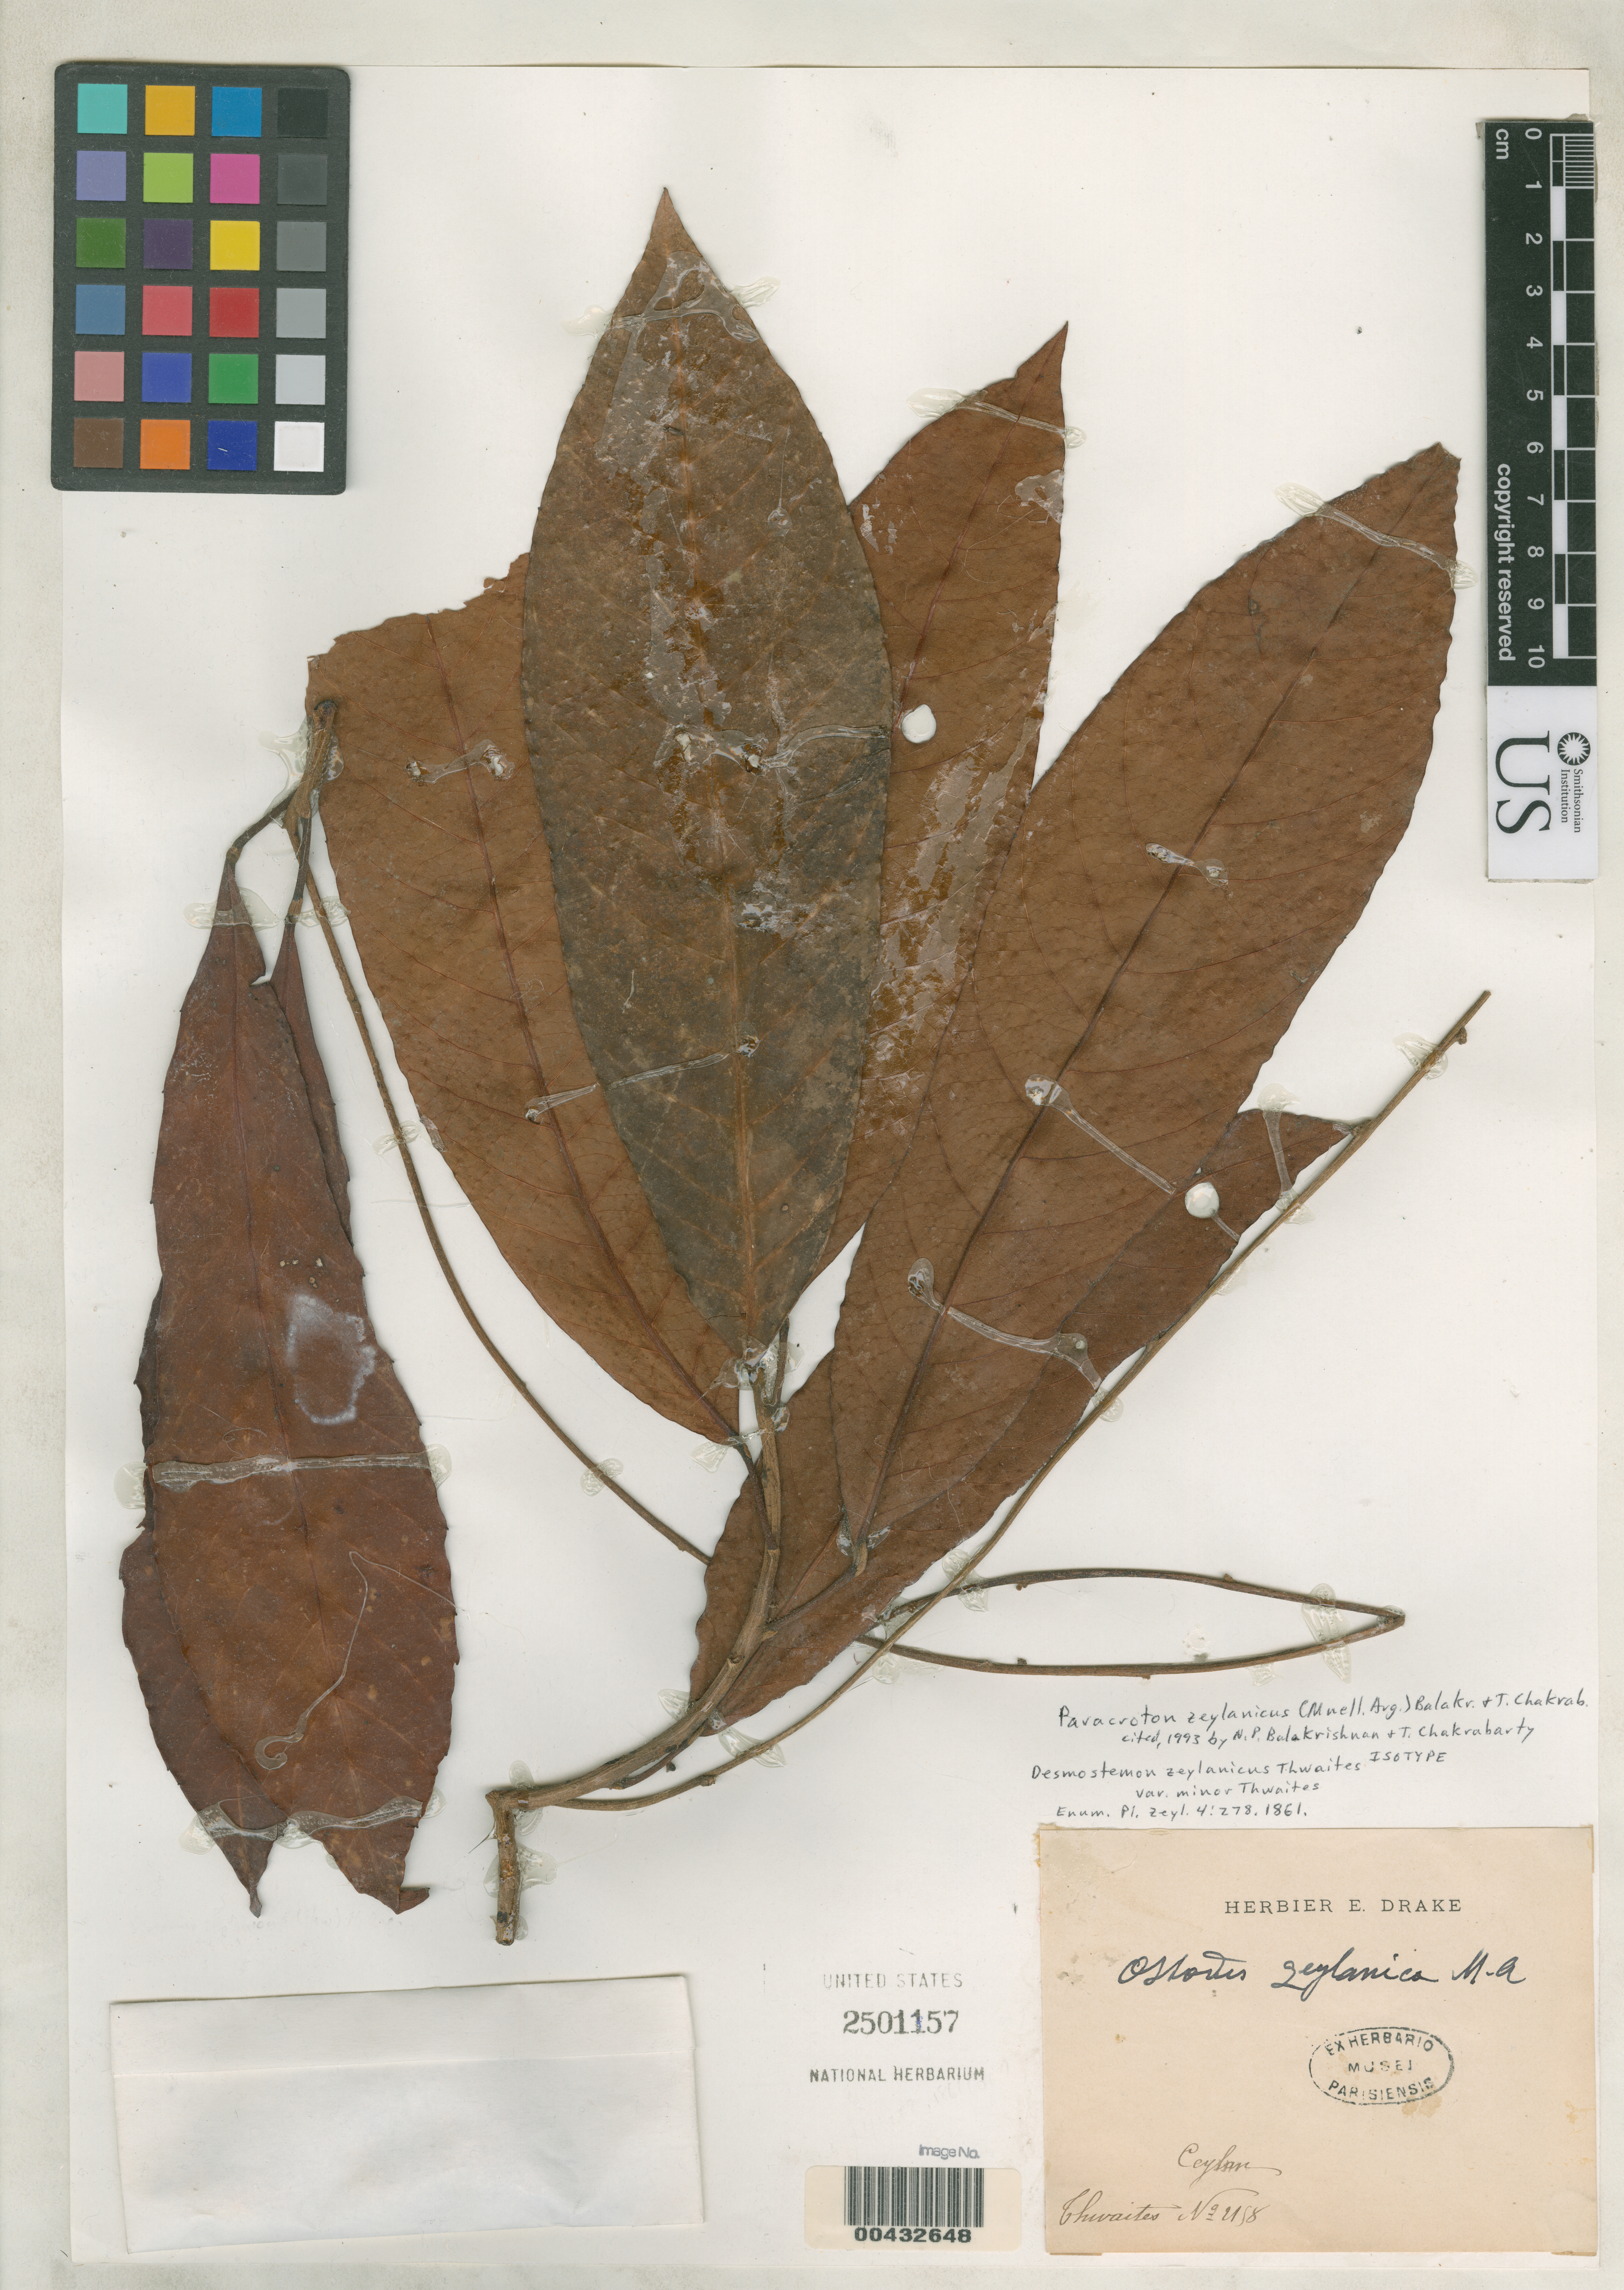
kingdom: Plantae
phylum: Tracheophyta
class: Magnoliopsida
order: Malpighiales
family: Euphorbiaceae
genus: Desmostemon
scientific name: Desmostemon zeylanicus var. minor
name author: Thwaites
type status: Isotype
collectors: G. H. K. Thwaites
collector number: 2158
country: Sri Lanka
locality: "Ceylon"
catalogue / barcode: US 2501157